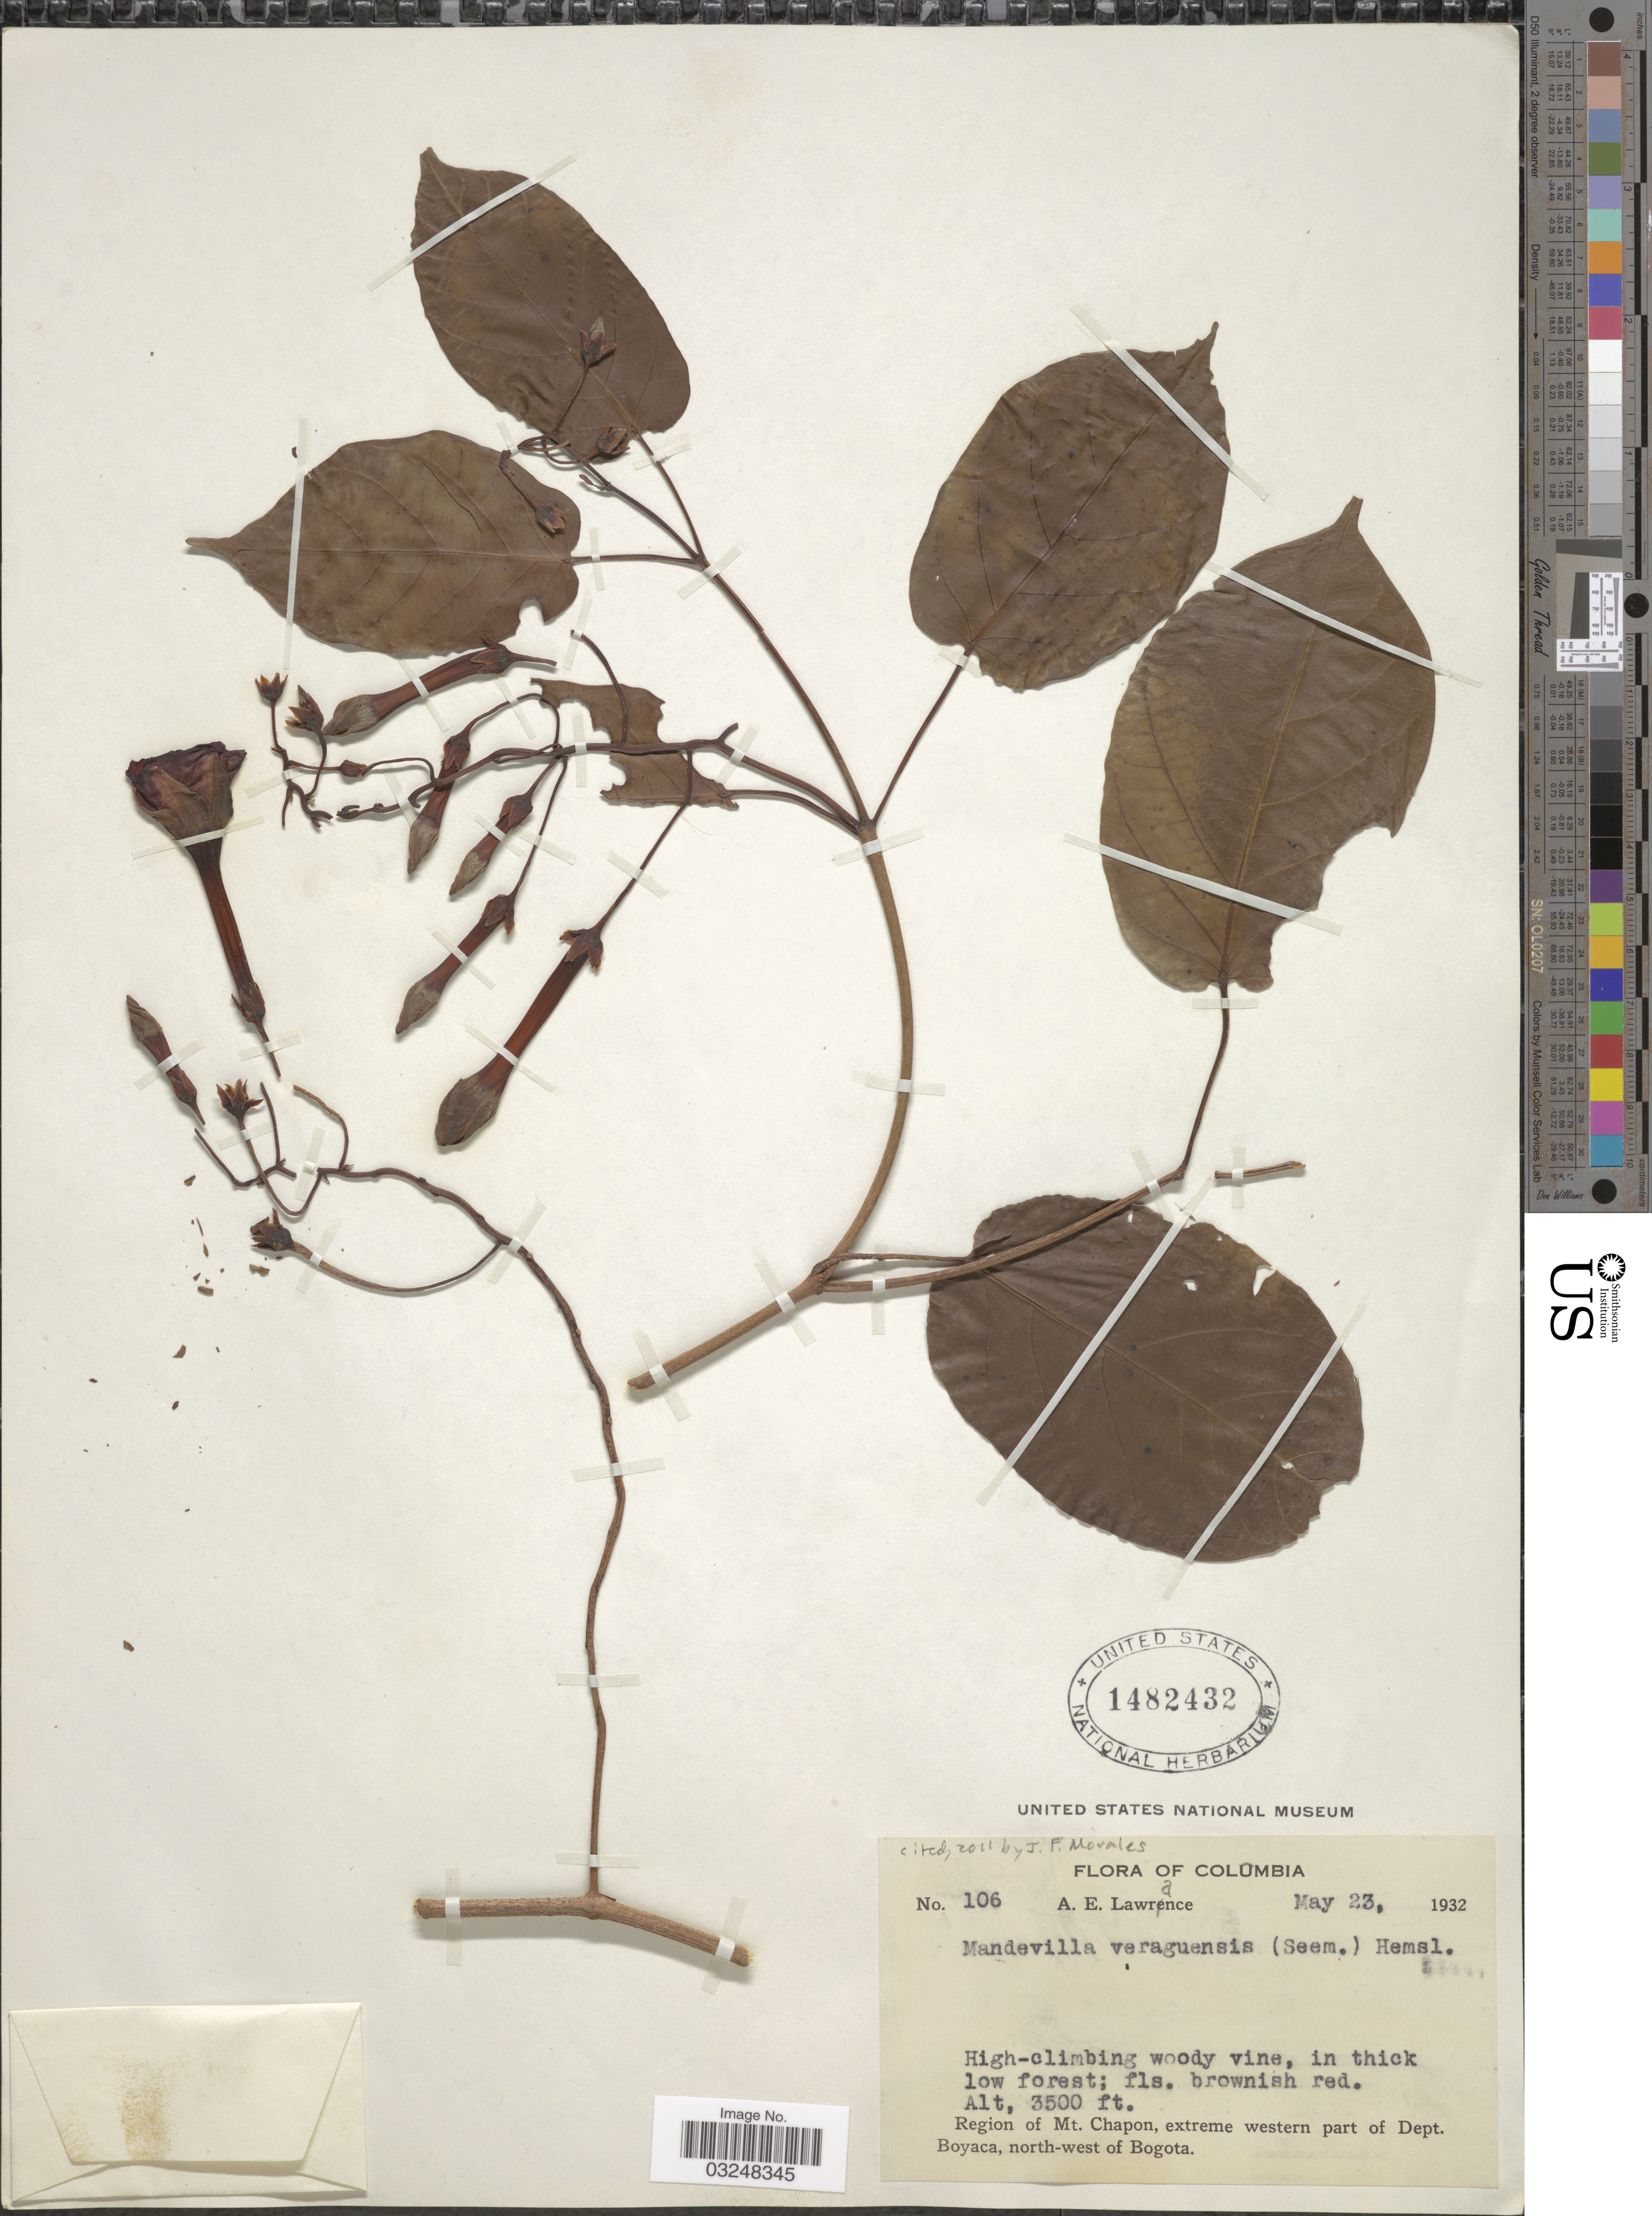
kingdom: Plantae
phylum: Tracheophyta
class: Magnoliopsida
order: Gentianales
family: Apocynaceae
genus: Mandevilla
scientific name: Mandevilla veraguensis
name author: Hemsl.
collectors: A. Lawrance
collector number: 106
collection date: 1932-05-23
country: Colombia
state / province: Boyacá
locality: Region of Mt. Chapon, extreme western part of Dept. Boyaca, north-west of Bogota.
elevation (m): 1067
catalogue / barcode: US 1482432